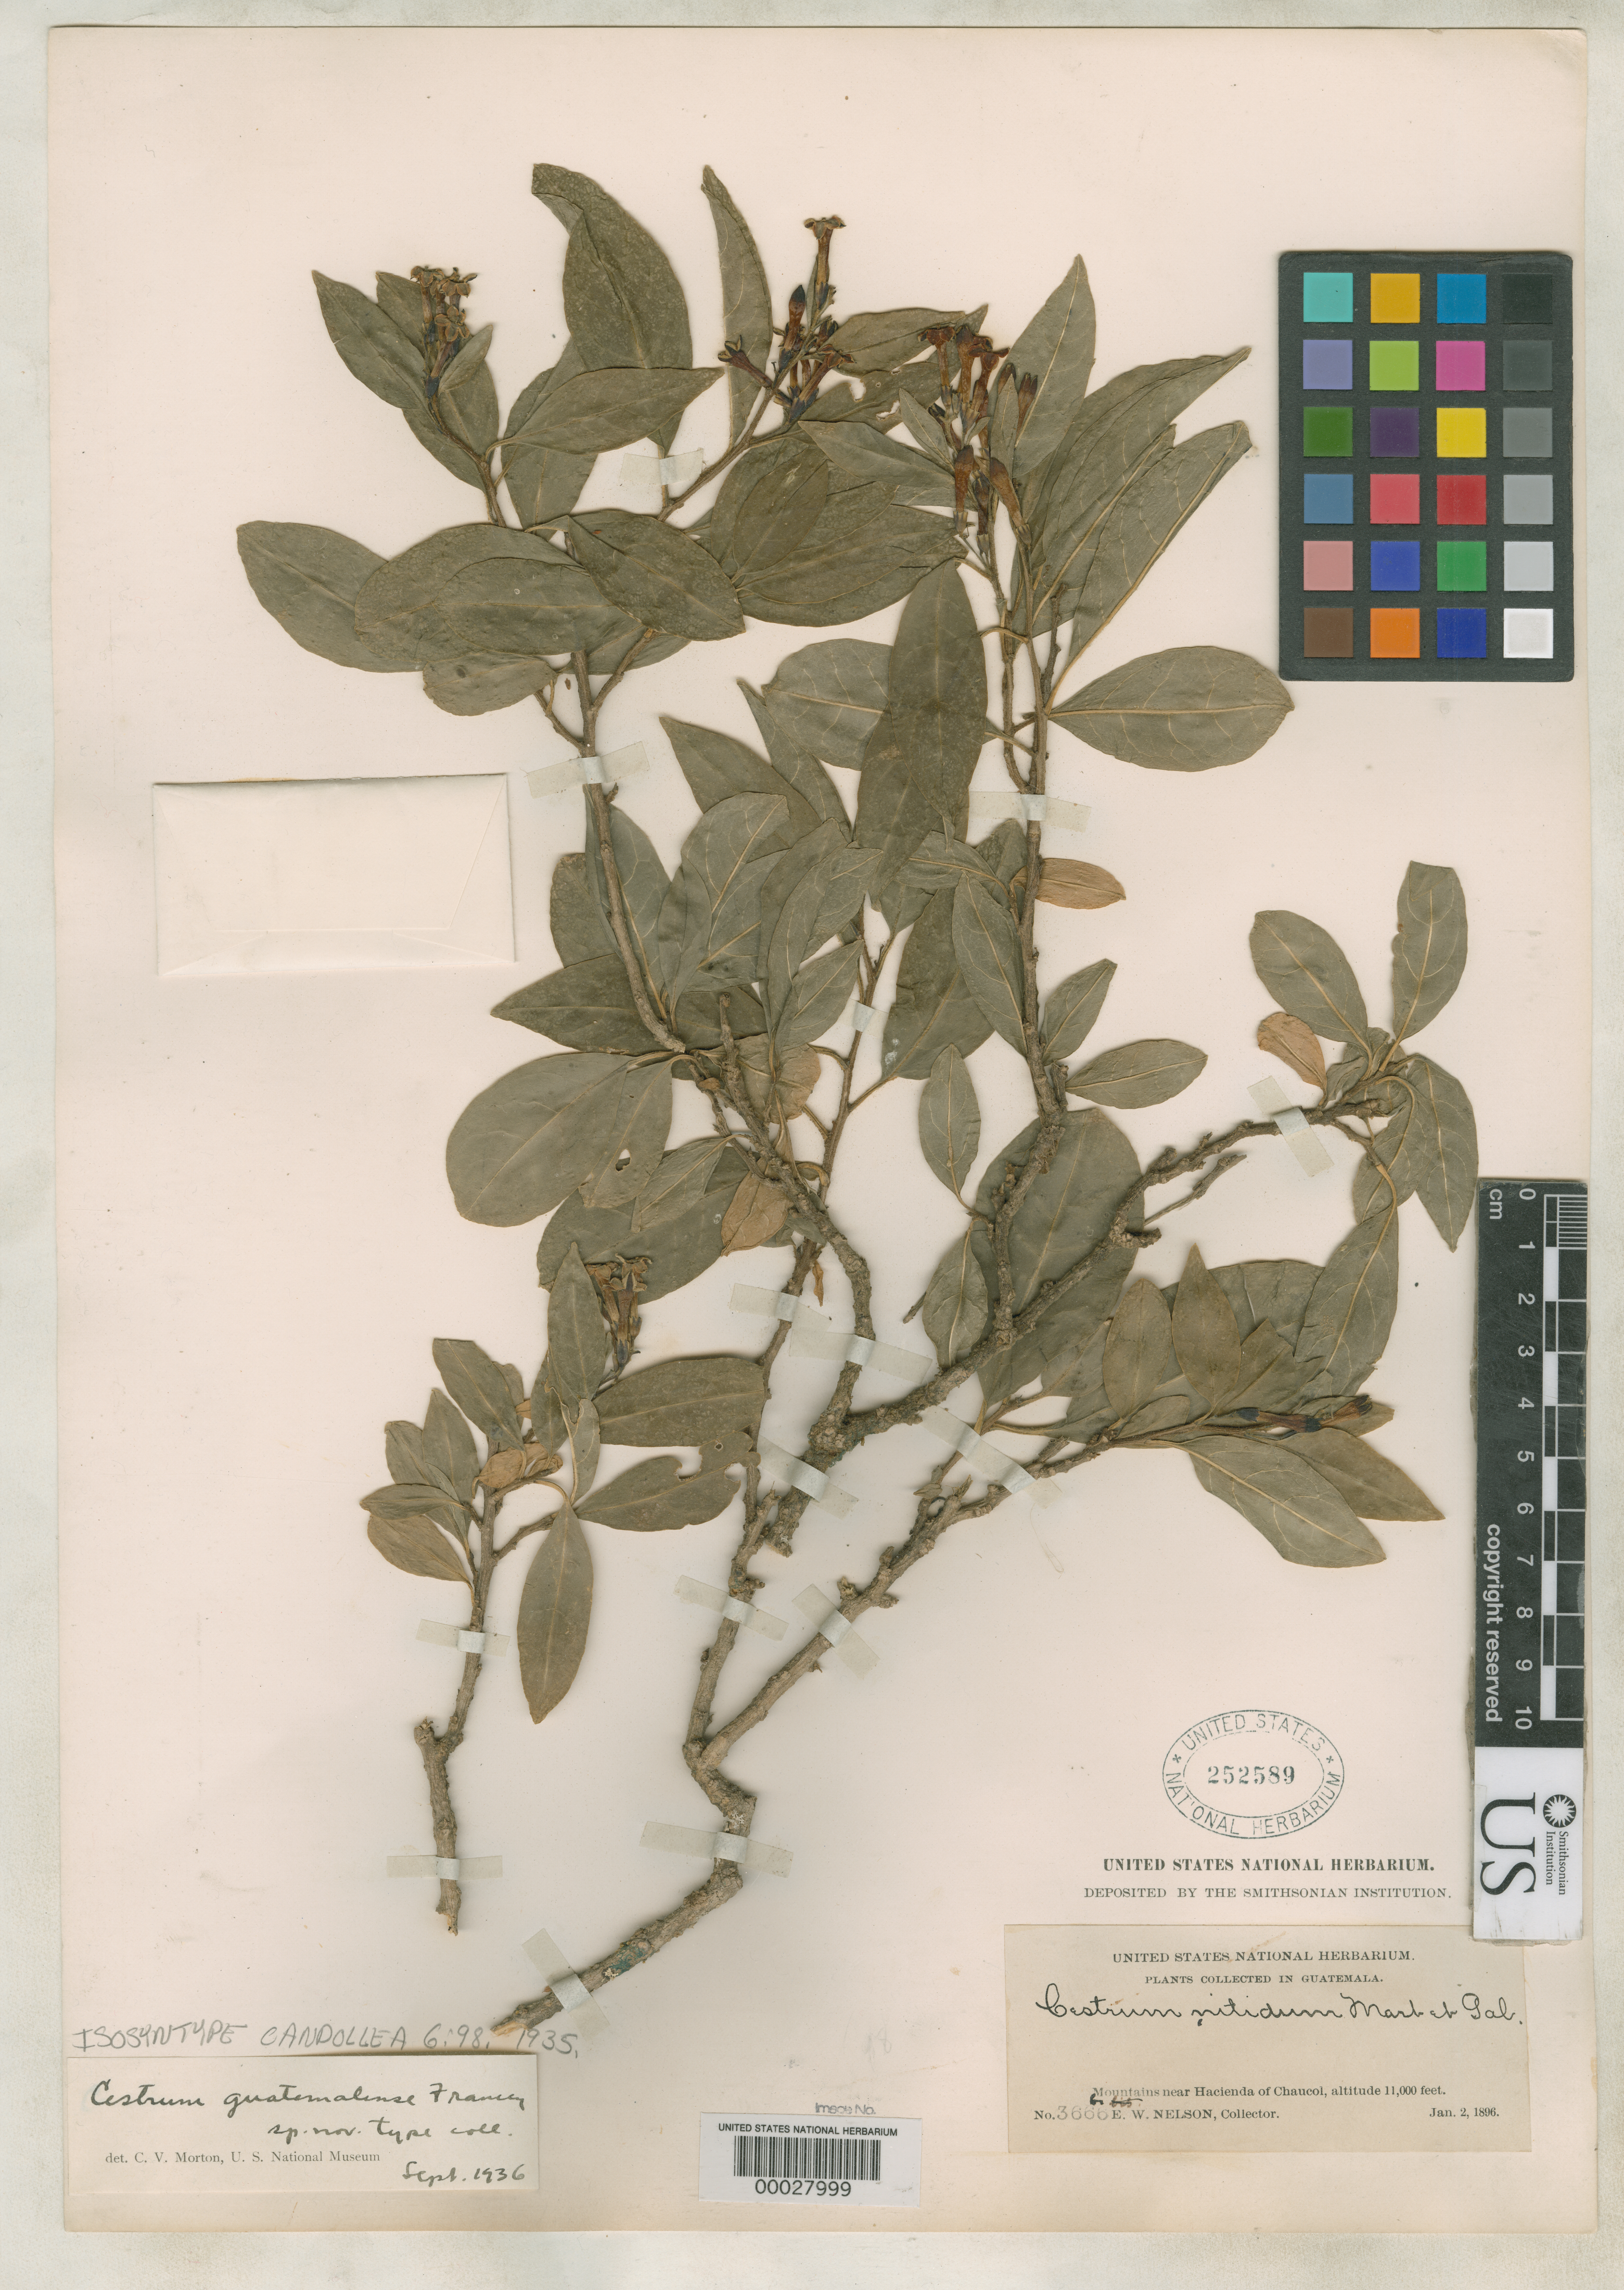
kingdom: Plantae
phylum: Tracheophyta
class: Magnoliopsida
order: Solanales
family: Solanaceae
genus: Cestrum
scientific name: Cestrum guatemalense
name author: Francey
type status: Isosyntype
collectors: E. W. Nelson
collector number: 3666 bis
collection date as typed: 02 Jan 1896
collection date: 1896-01-02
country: Guatemala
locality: Mtns. near Hacienda of Chancol.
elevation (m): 3353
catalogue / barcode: US 252589